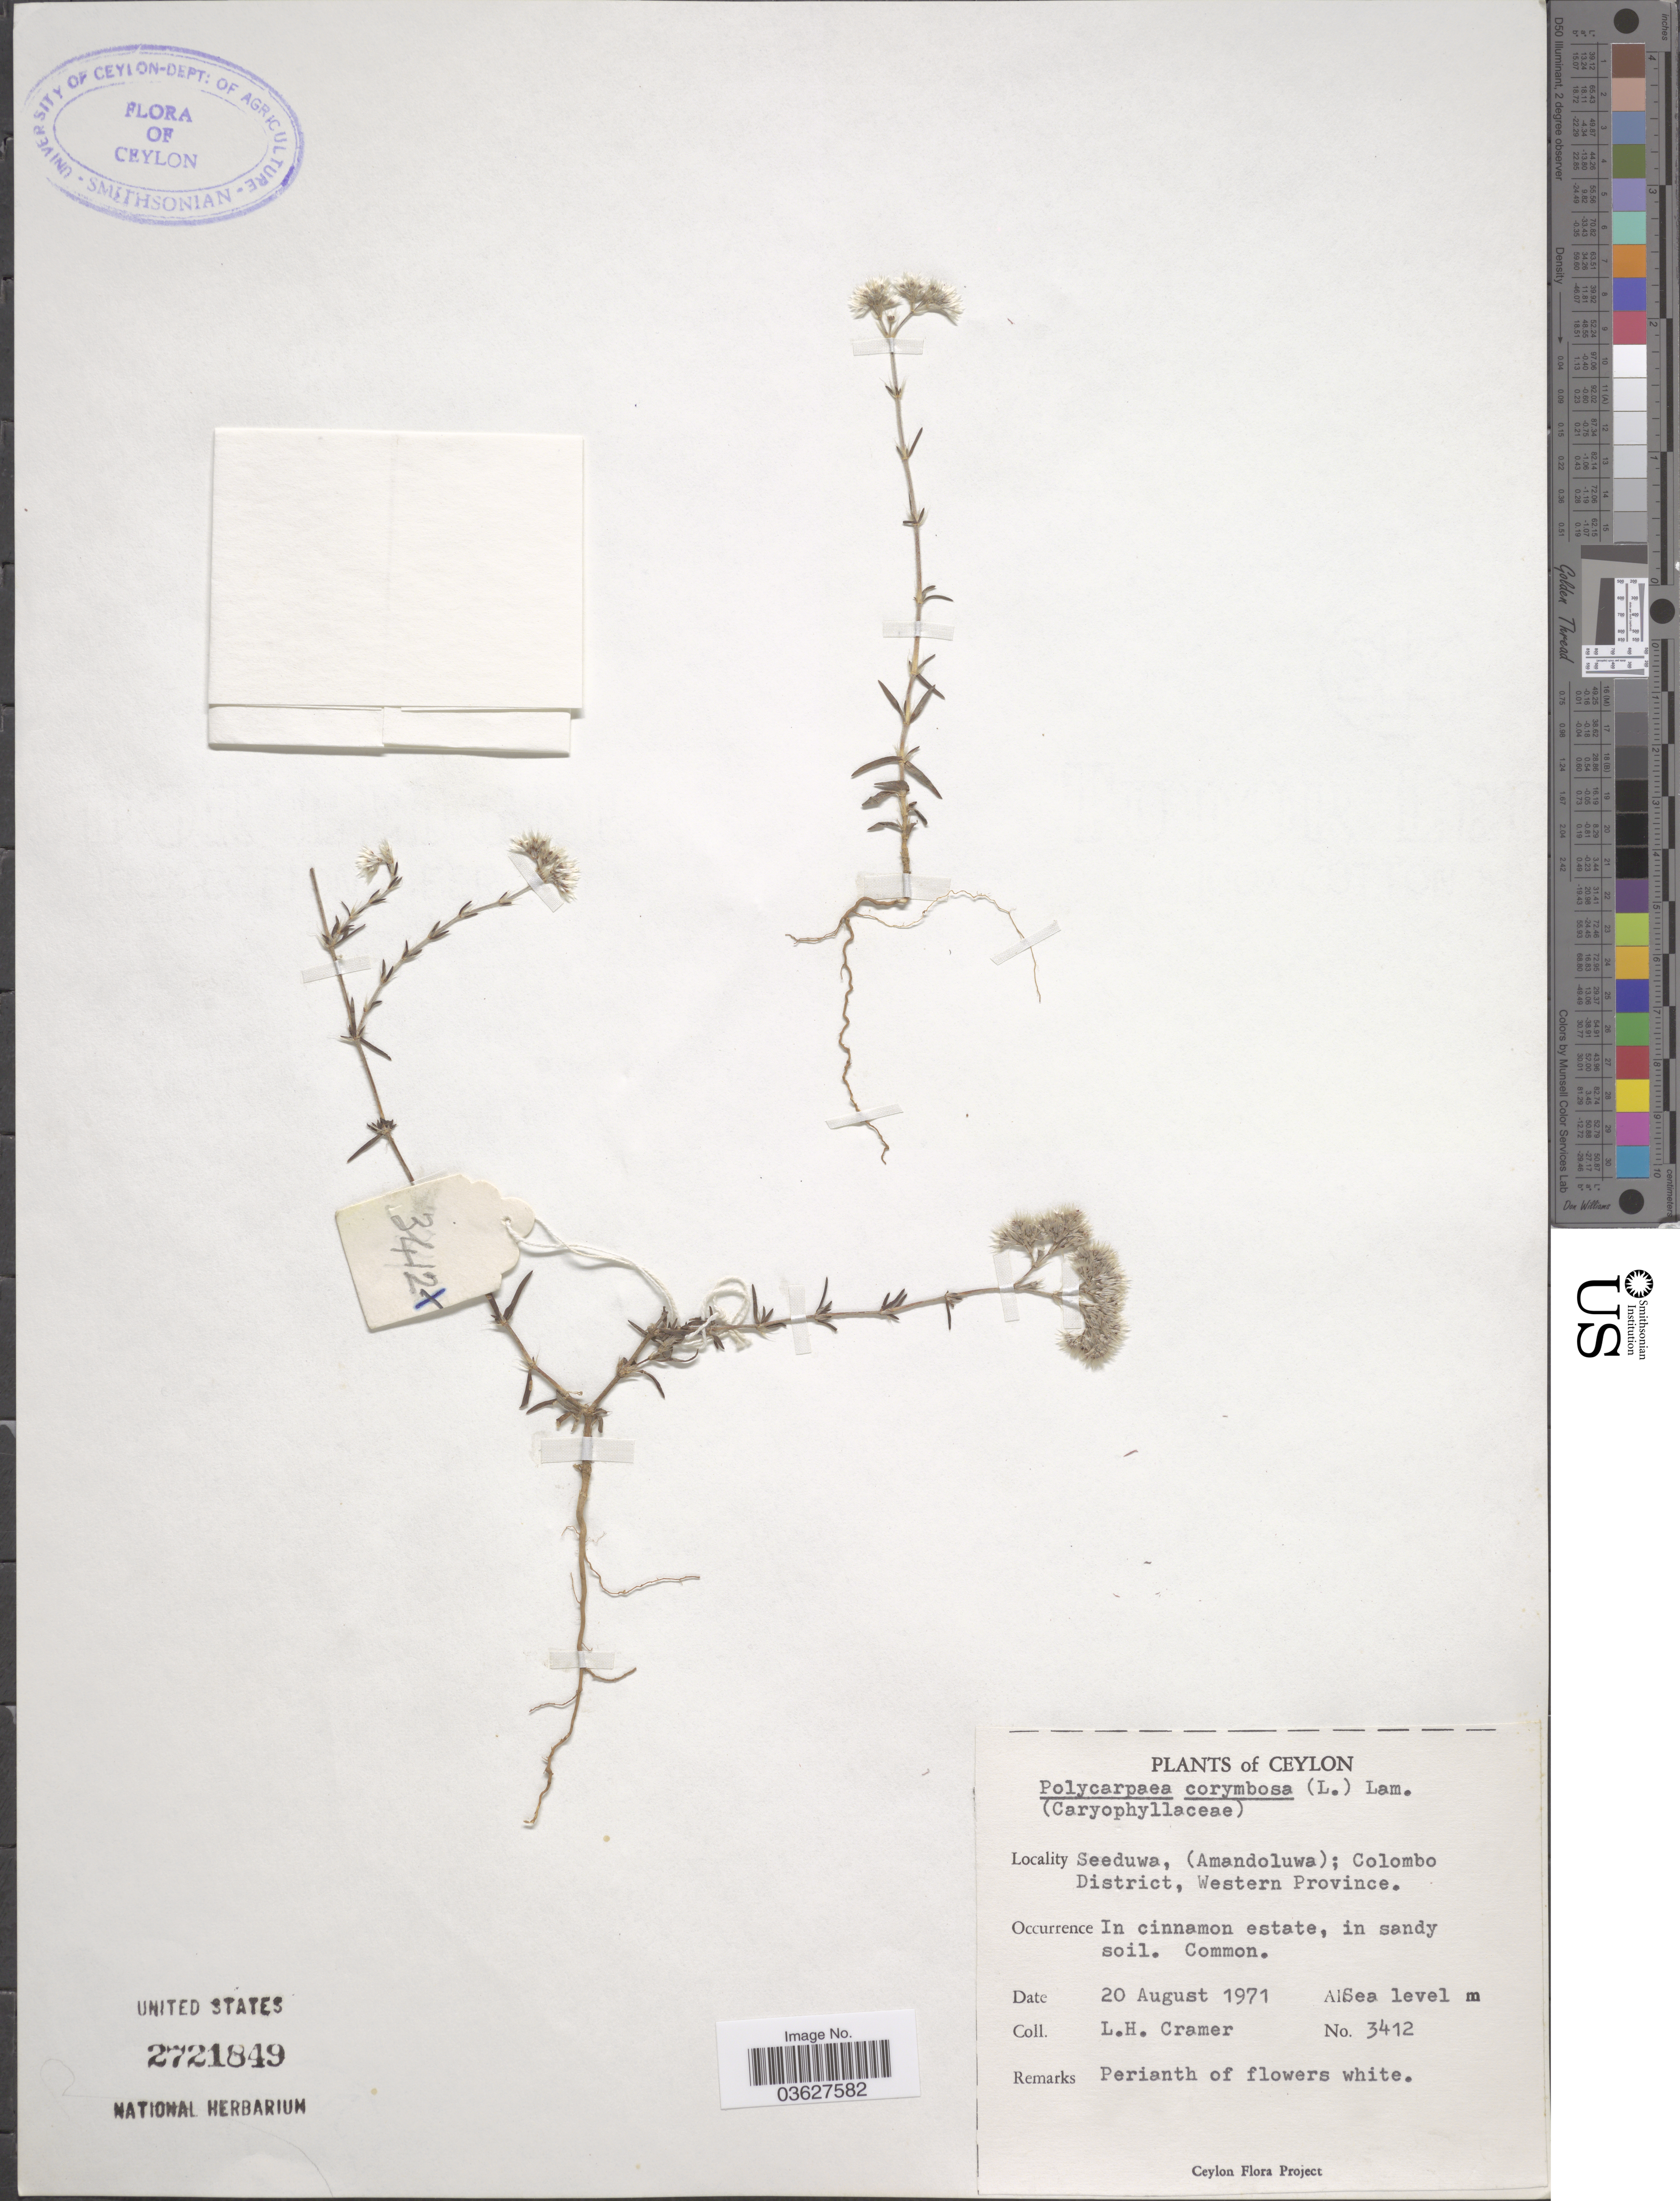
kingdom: Plantae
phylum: Tracheophyta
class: Magnoliopsida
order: Caryophyllales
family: Caryophyllaceae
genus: Polycarpaea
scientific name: Polycarpaea corymbosa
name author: (L.) Lam.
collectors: L. H. Cramer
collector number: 3412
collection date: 1971-08-20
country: Sri Lanka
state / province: Western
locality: Ceylon. Seeduwa, (Amandoluwa); Colombo District.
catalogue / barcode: US 2721849